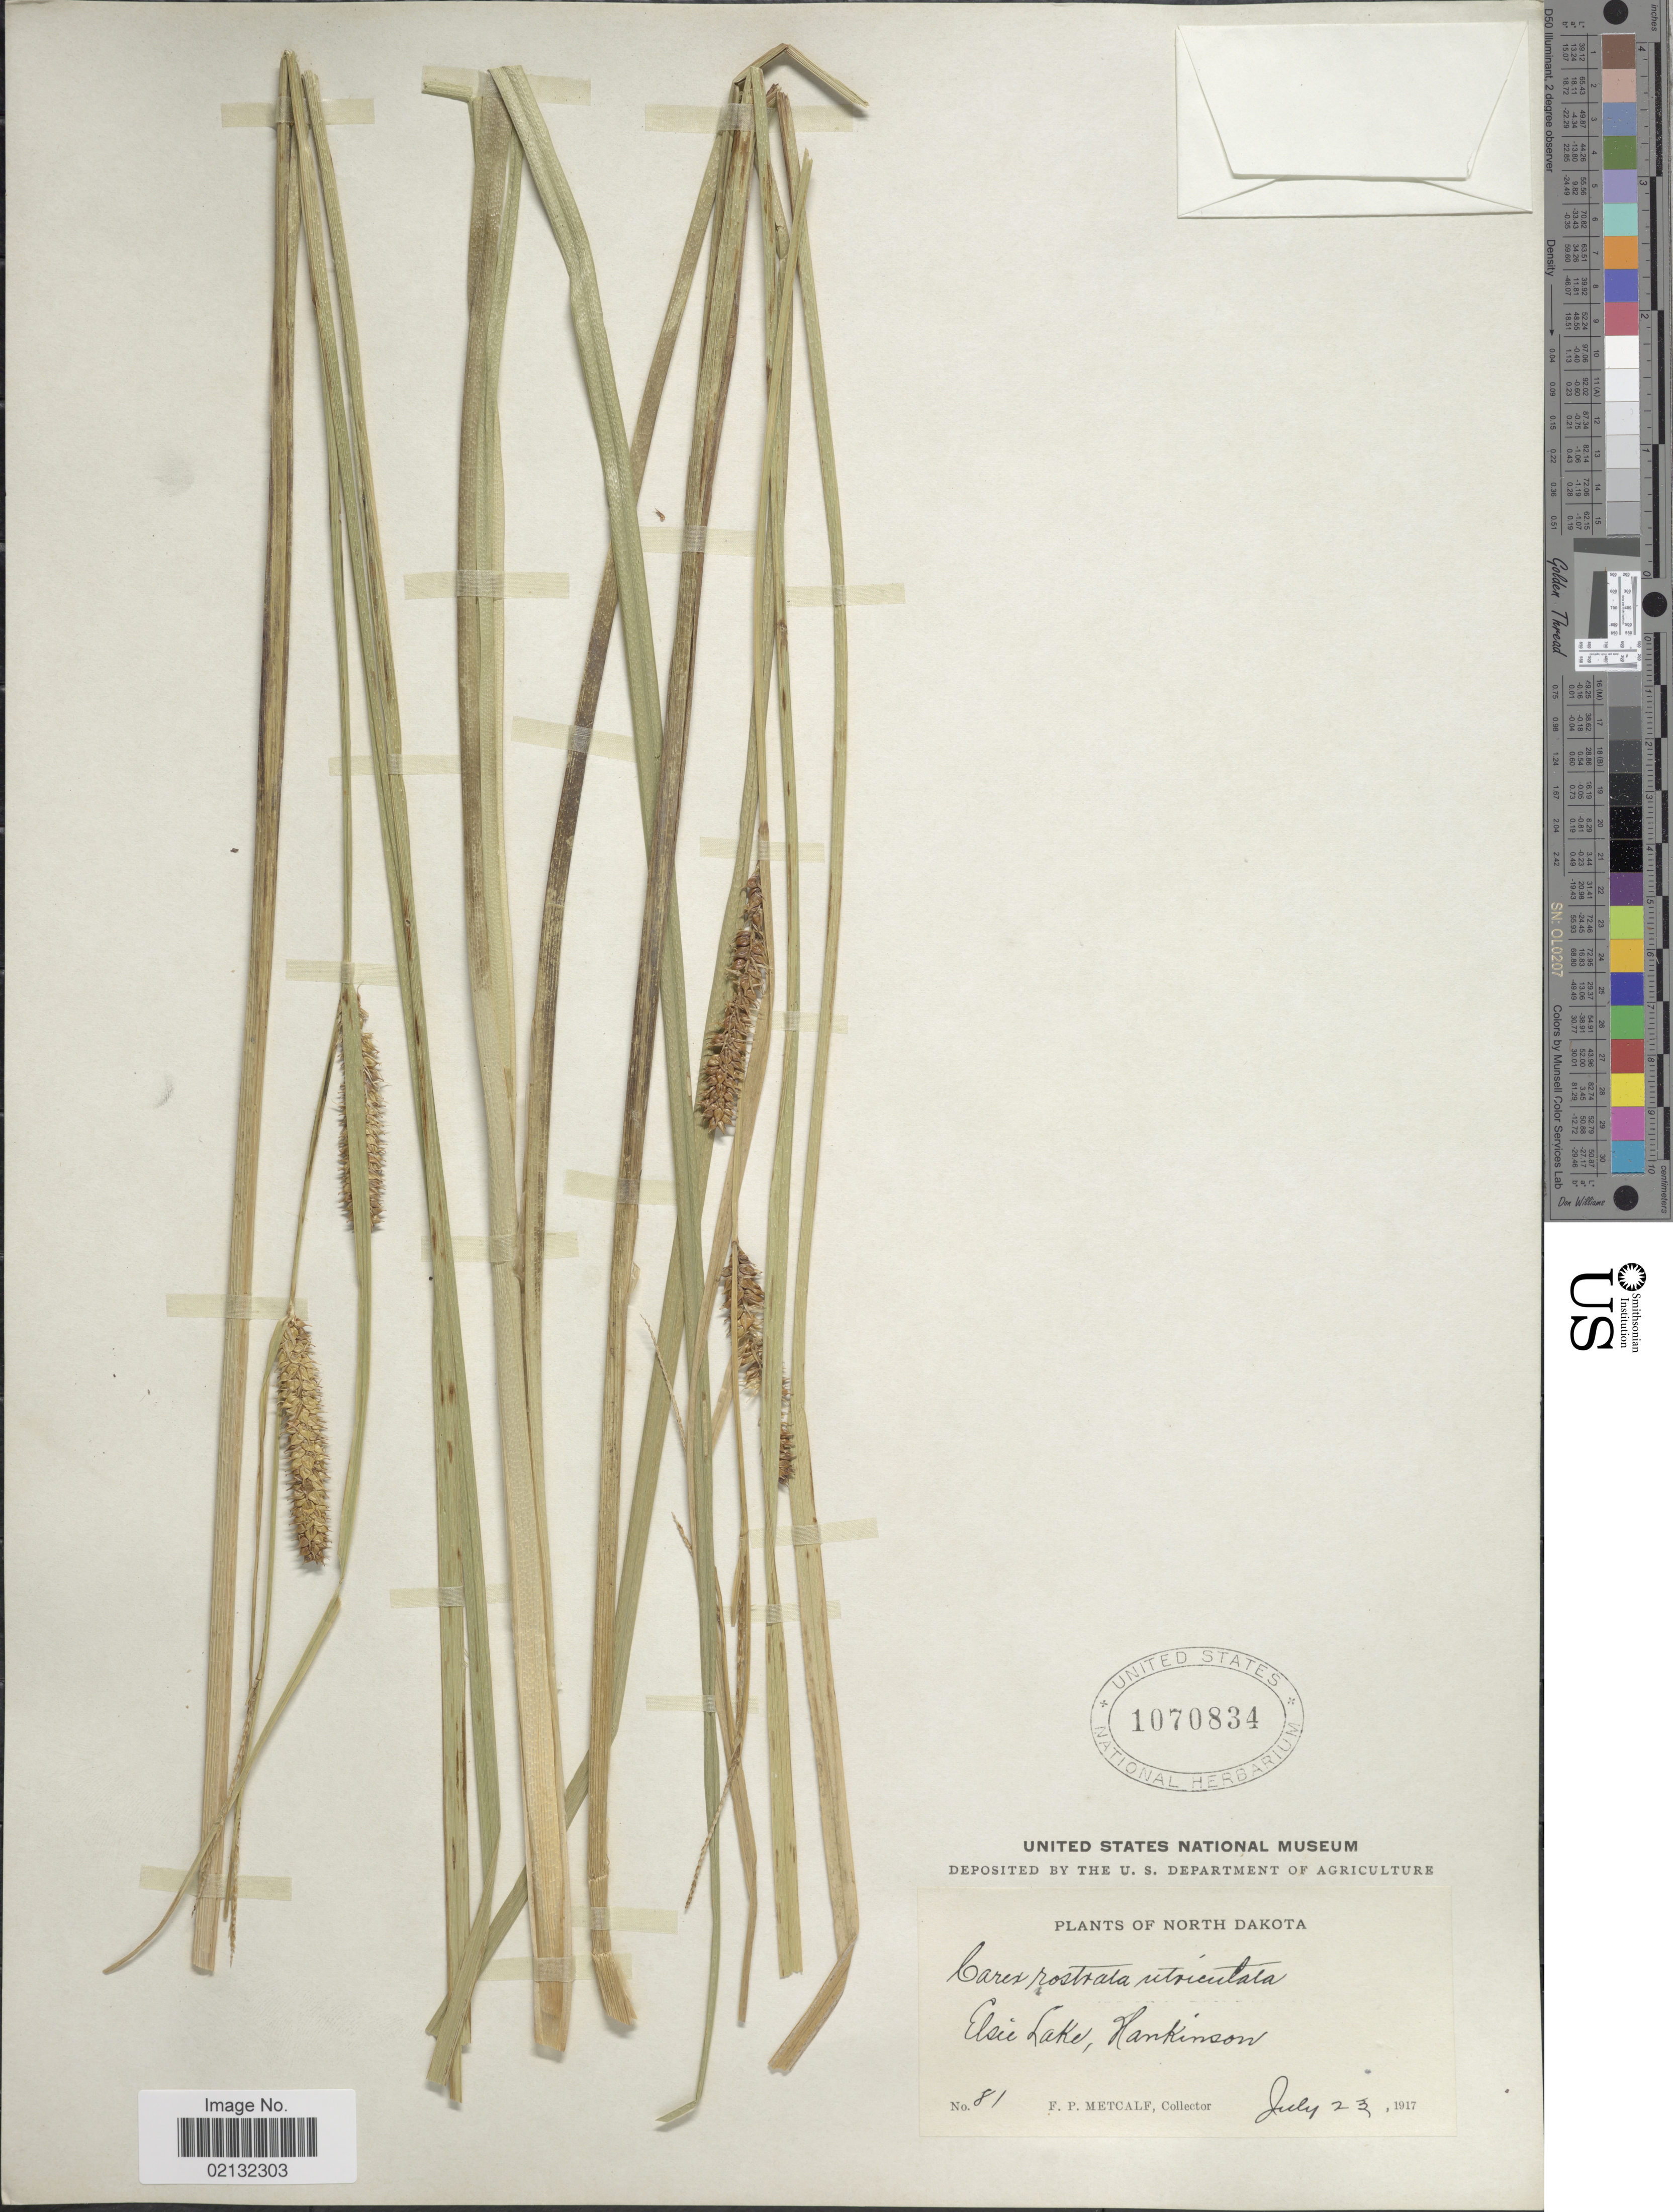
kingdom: Plantae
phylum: Tracheophyta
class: Liliopsida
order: Poales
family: Cyperaceae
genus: Carex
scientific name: Carex rostrata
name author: Stokes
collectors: F. Metcalf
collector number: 81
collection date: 1917-07-23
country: United States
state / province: North Dakota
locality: Elsie Lake, Hankinson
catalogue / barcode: US 1070834